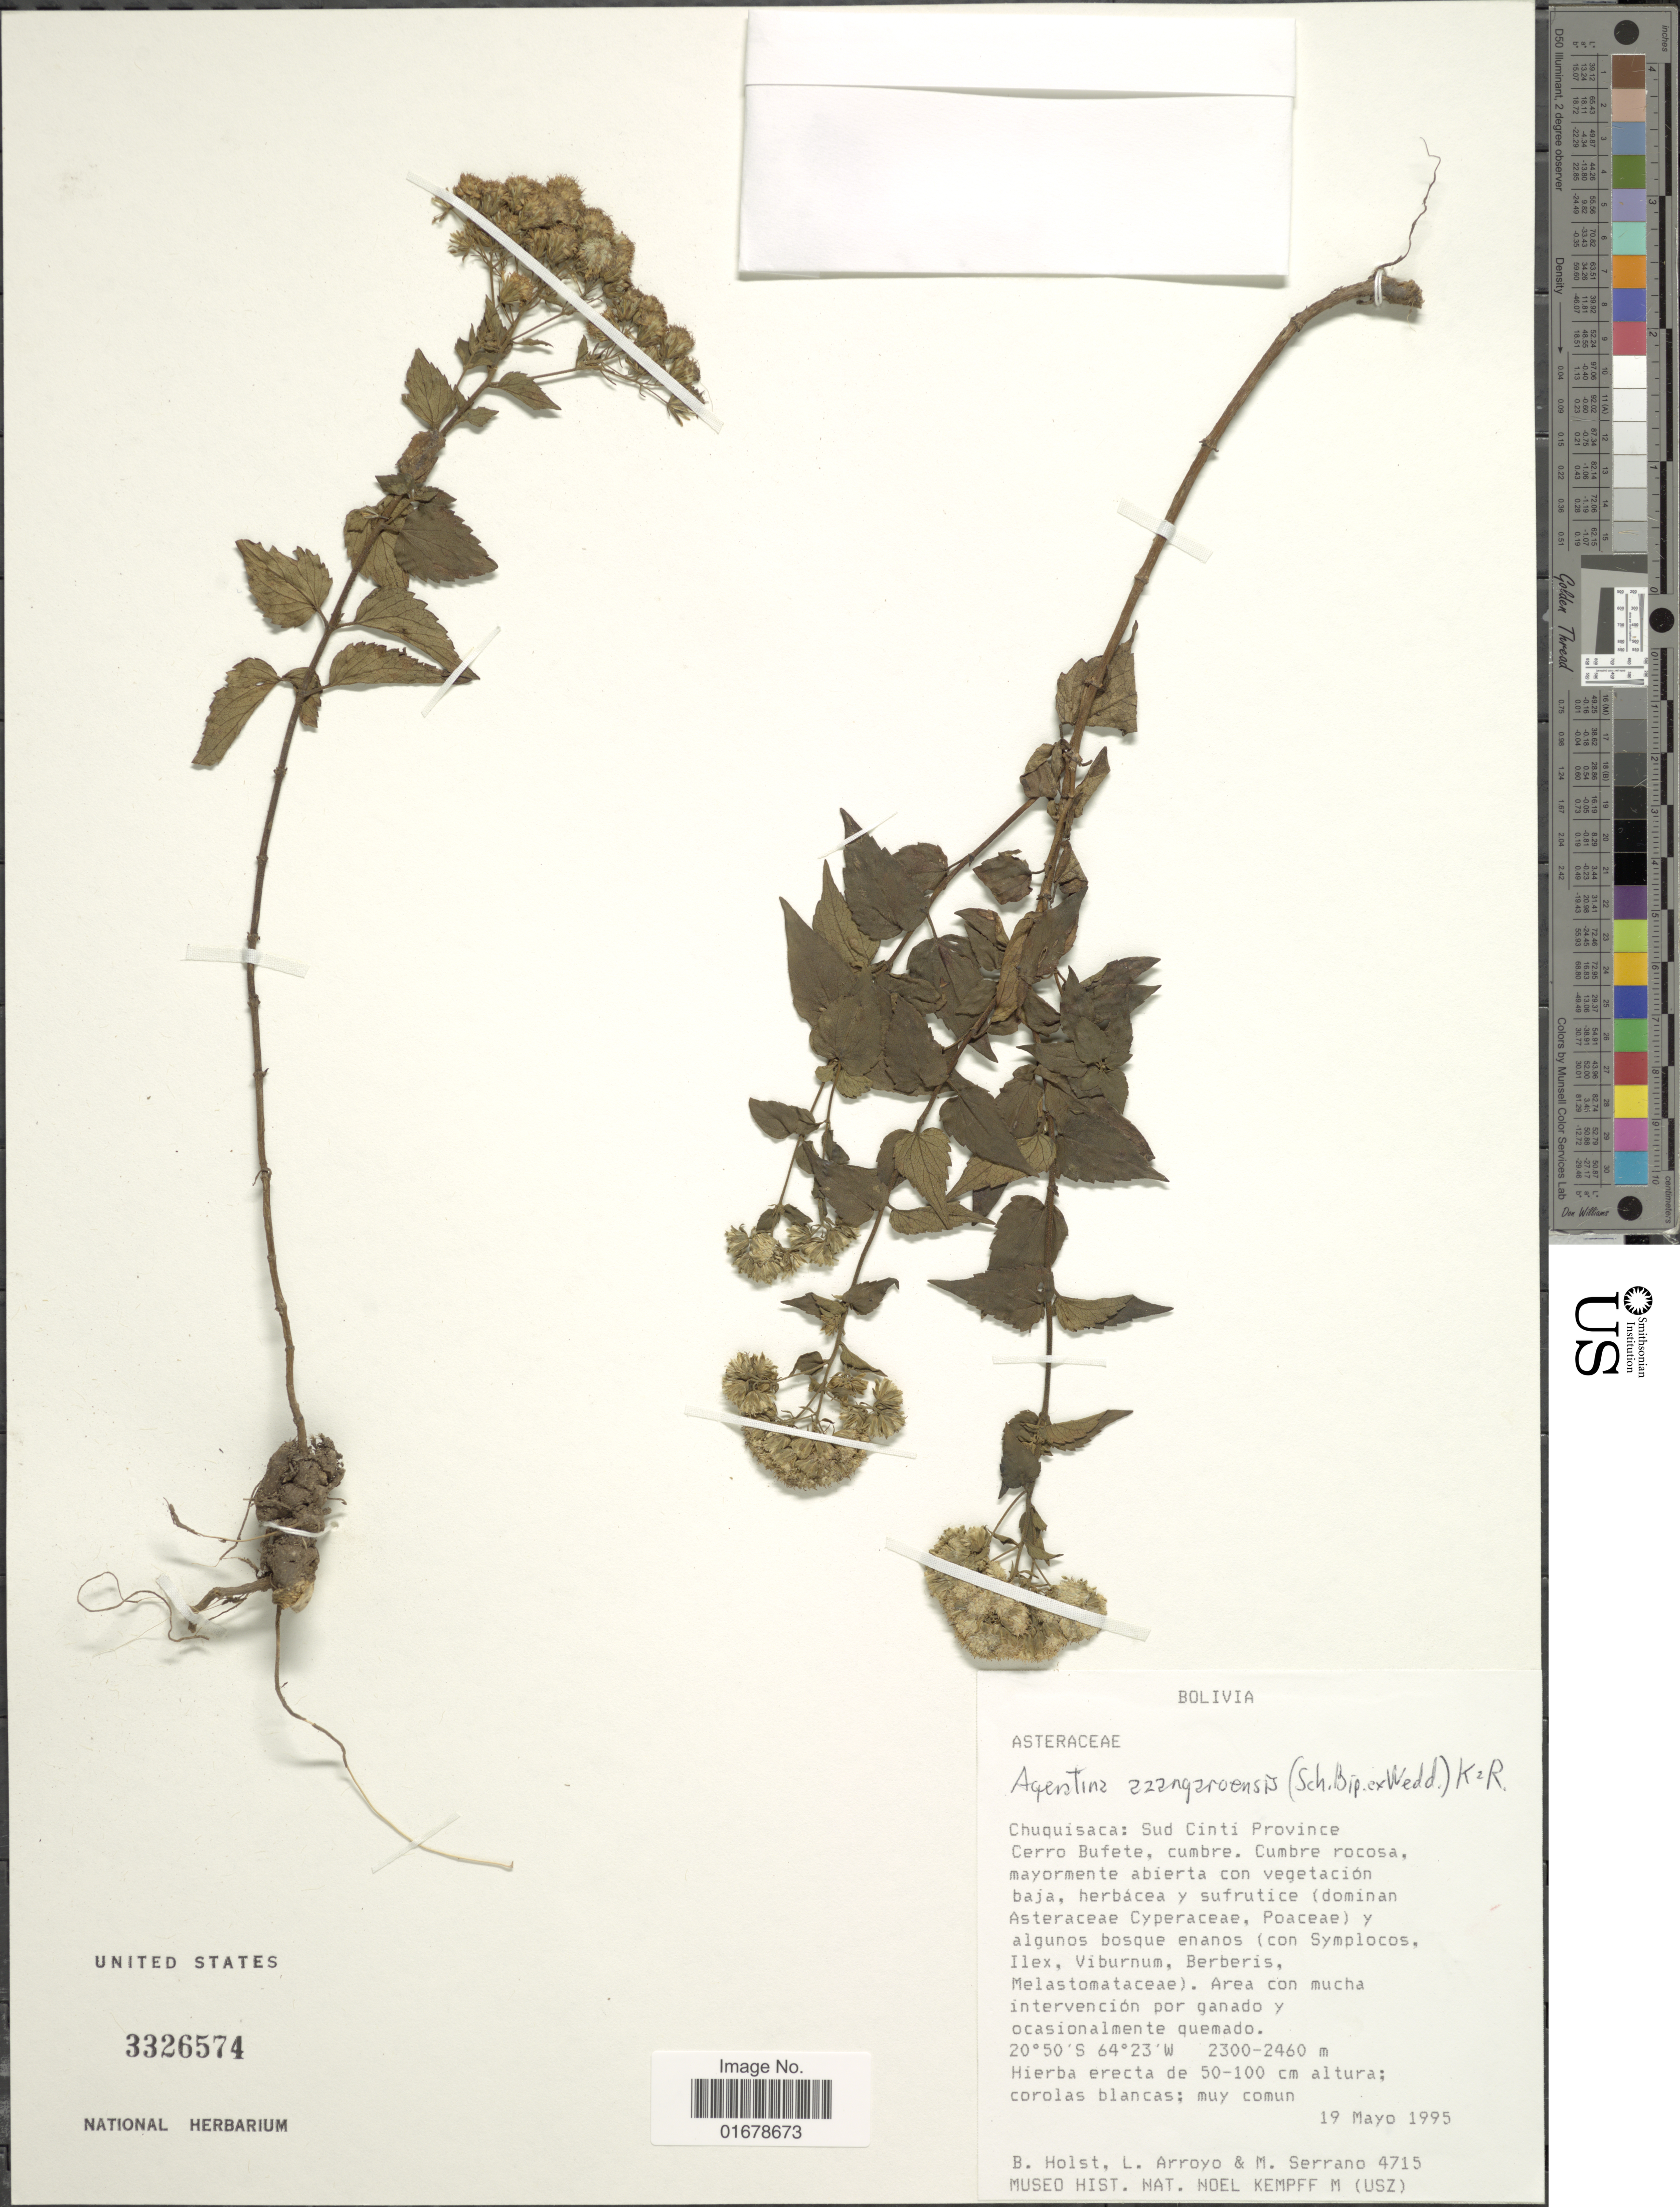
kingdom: Plantae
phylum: Tracheophyta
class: Magnoliopsida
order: Asterales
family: Asteraceae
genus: Ageratina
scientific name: Ageratina azangaroensis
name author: (Sch. Bip. ex Wedd.) R.M. King & H. Rob.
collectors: B. Holst, L. Arroyo & M. Serrano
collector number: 4715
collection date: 1995-05-19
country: Bolivia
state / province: Chuquisaca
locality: Chuquisaca: Sud Cinti Province Cerro Bufete, cumbre, Cumbre rocosa, mayormente abierta con vegetacion baja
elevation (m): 2300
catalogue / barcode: US 3326574